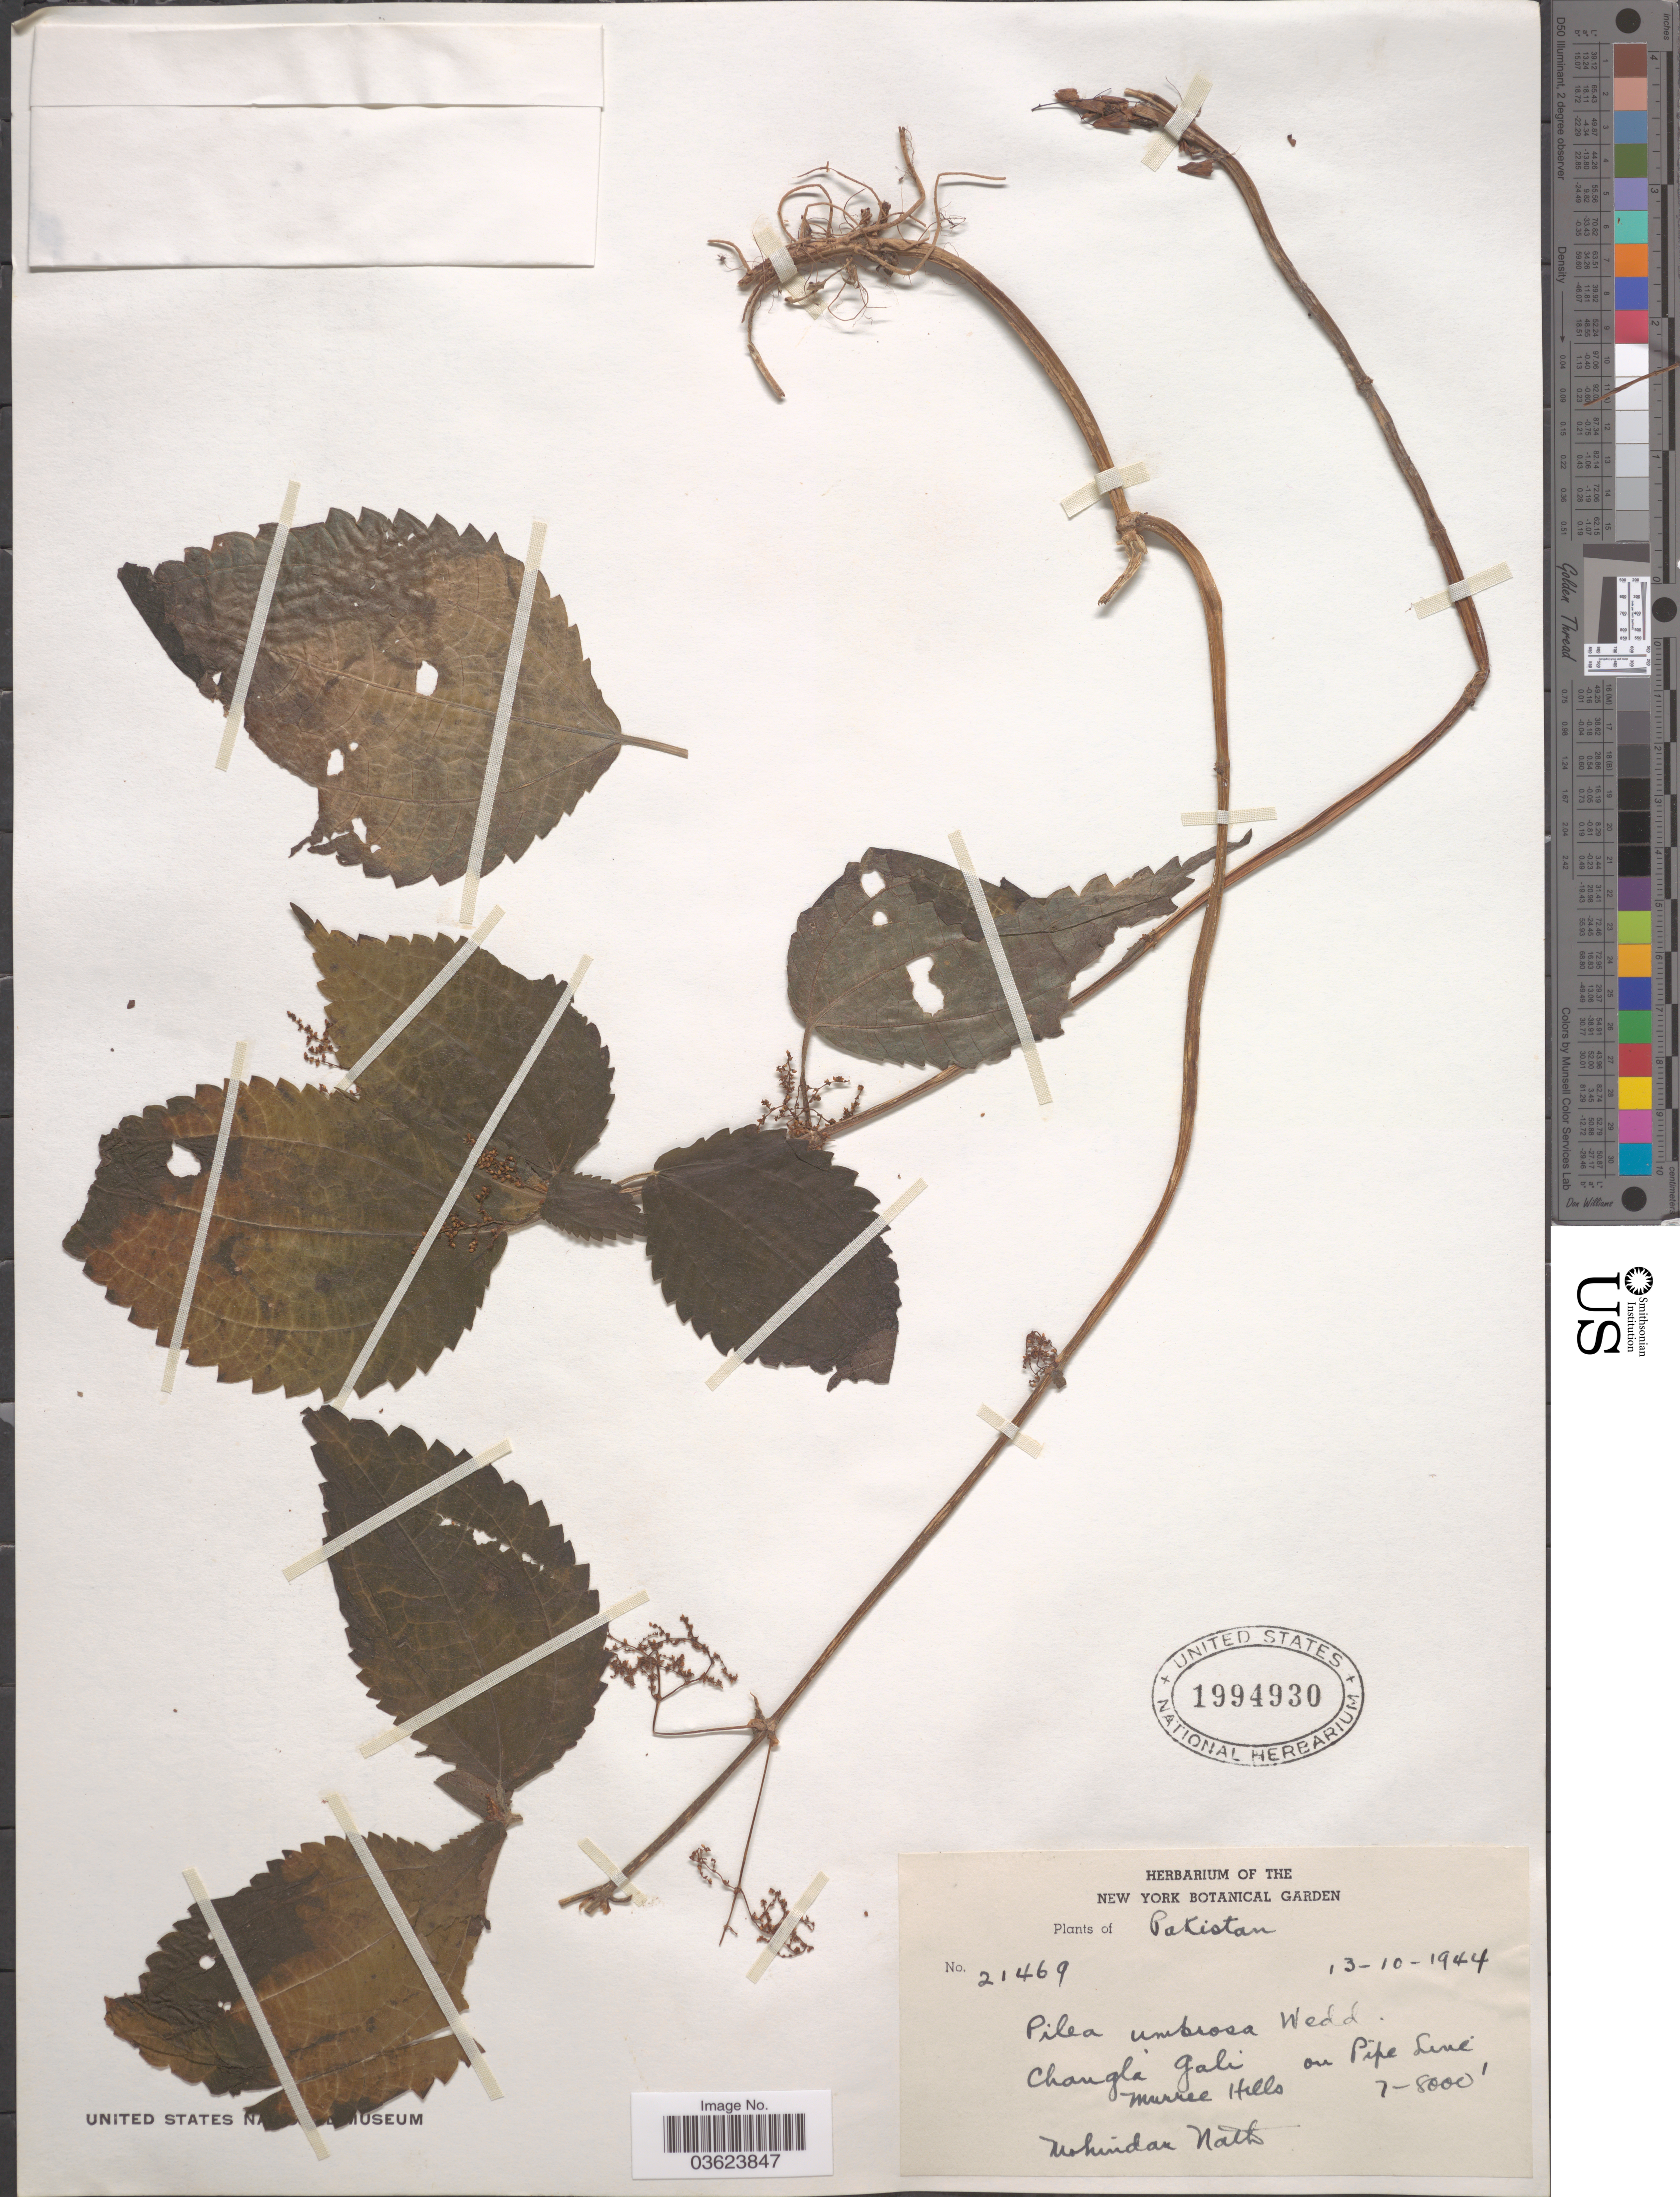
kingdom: Plantae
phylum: Tracheophyta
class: Magnoliopsida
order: Rosales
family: Urticaceae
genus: Pilea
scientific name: Pilea umbrosa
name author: Blume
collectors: N. Mohindar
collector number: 21469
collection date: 1944-10-13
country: Pakistan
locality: Changla Gali on Pipe Line. Murree Hills.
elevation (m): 2134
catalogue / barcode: US 1994930